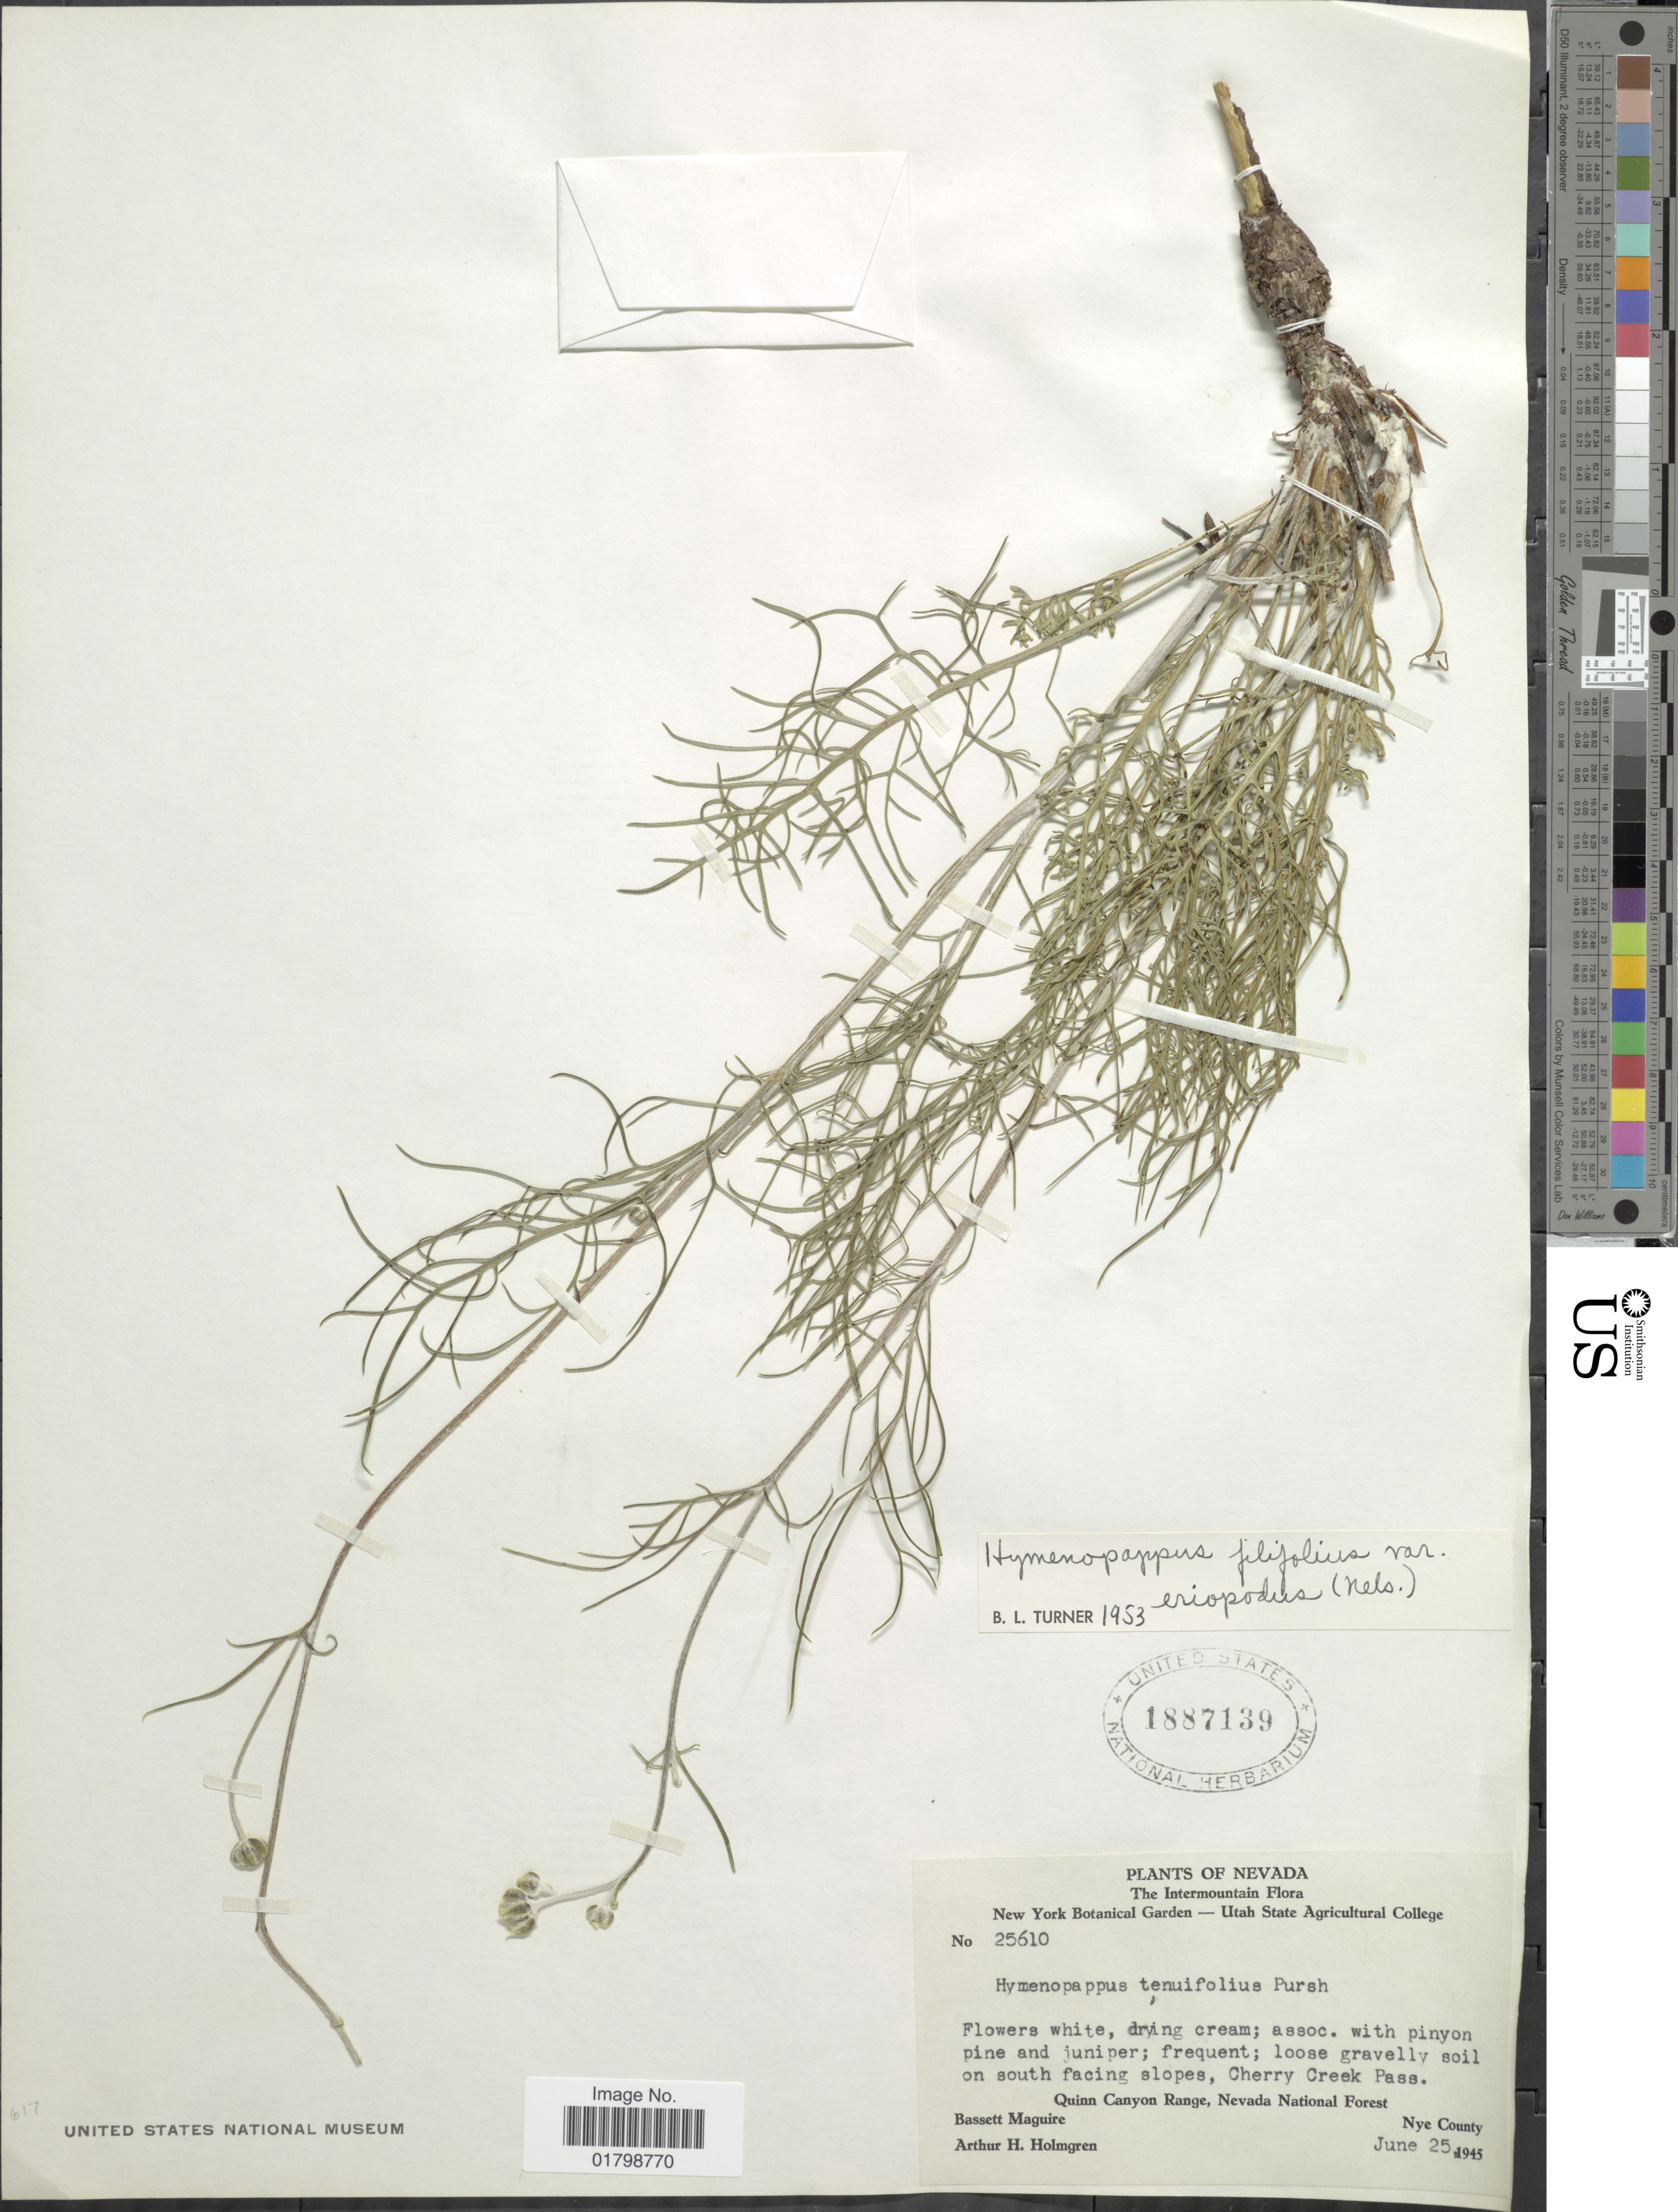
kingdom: Plantae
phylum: Tracheophyta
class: Magnoliopsida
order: Asterales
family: Asteraceae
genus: Hymenopappus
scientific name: Hymenopappus filifolius var. eriopodus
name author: (A. Nelson) B.L. Turner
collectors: B. Maguire & A. H. Holmgren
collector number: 25610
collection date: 1945-06-25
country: United States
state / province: Nevada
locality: Cherry Creek Pass. Quinn Canyon Range, Nevada National Forest, Nye County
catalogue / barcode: US 1887139